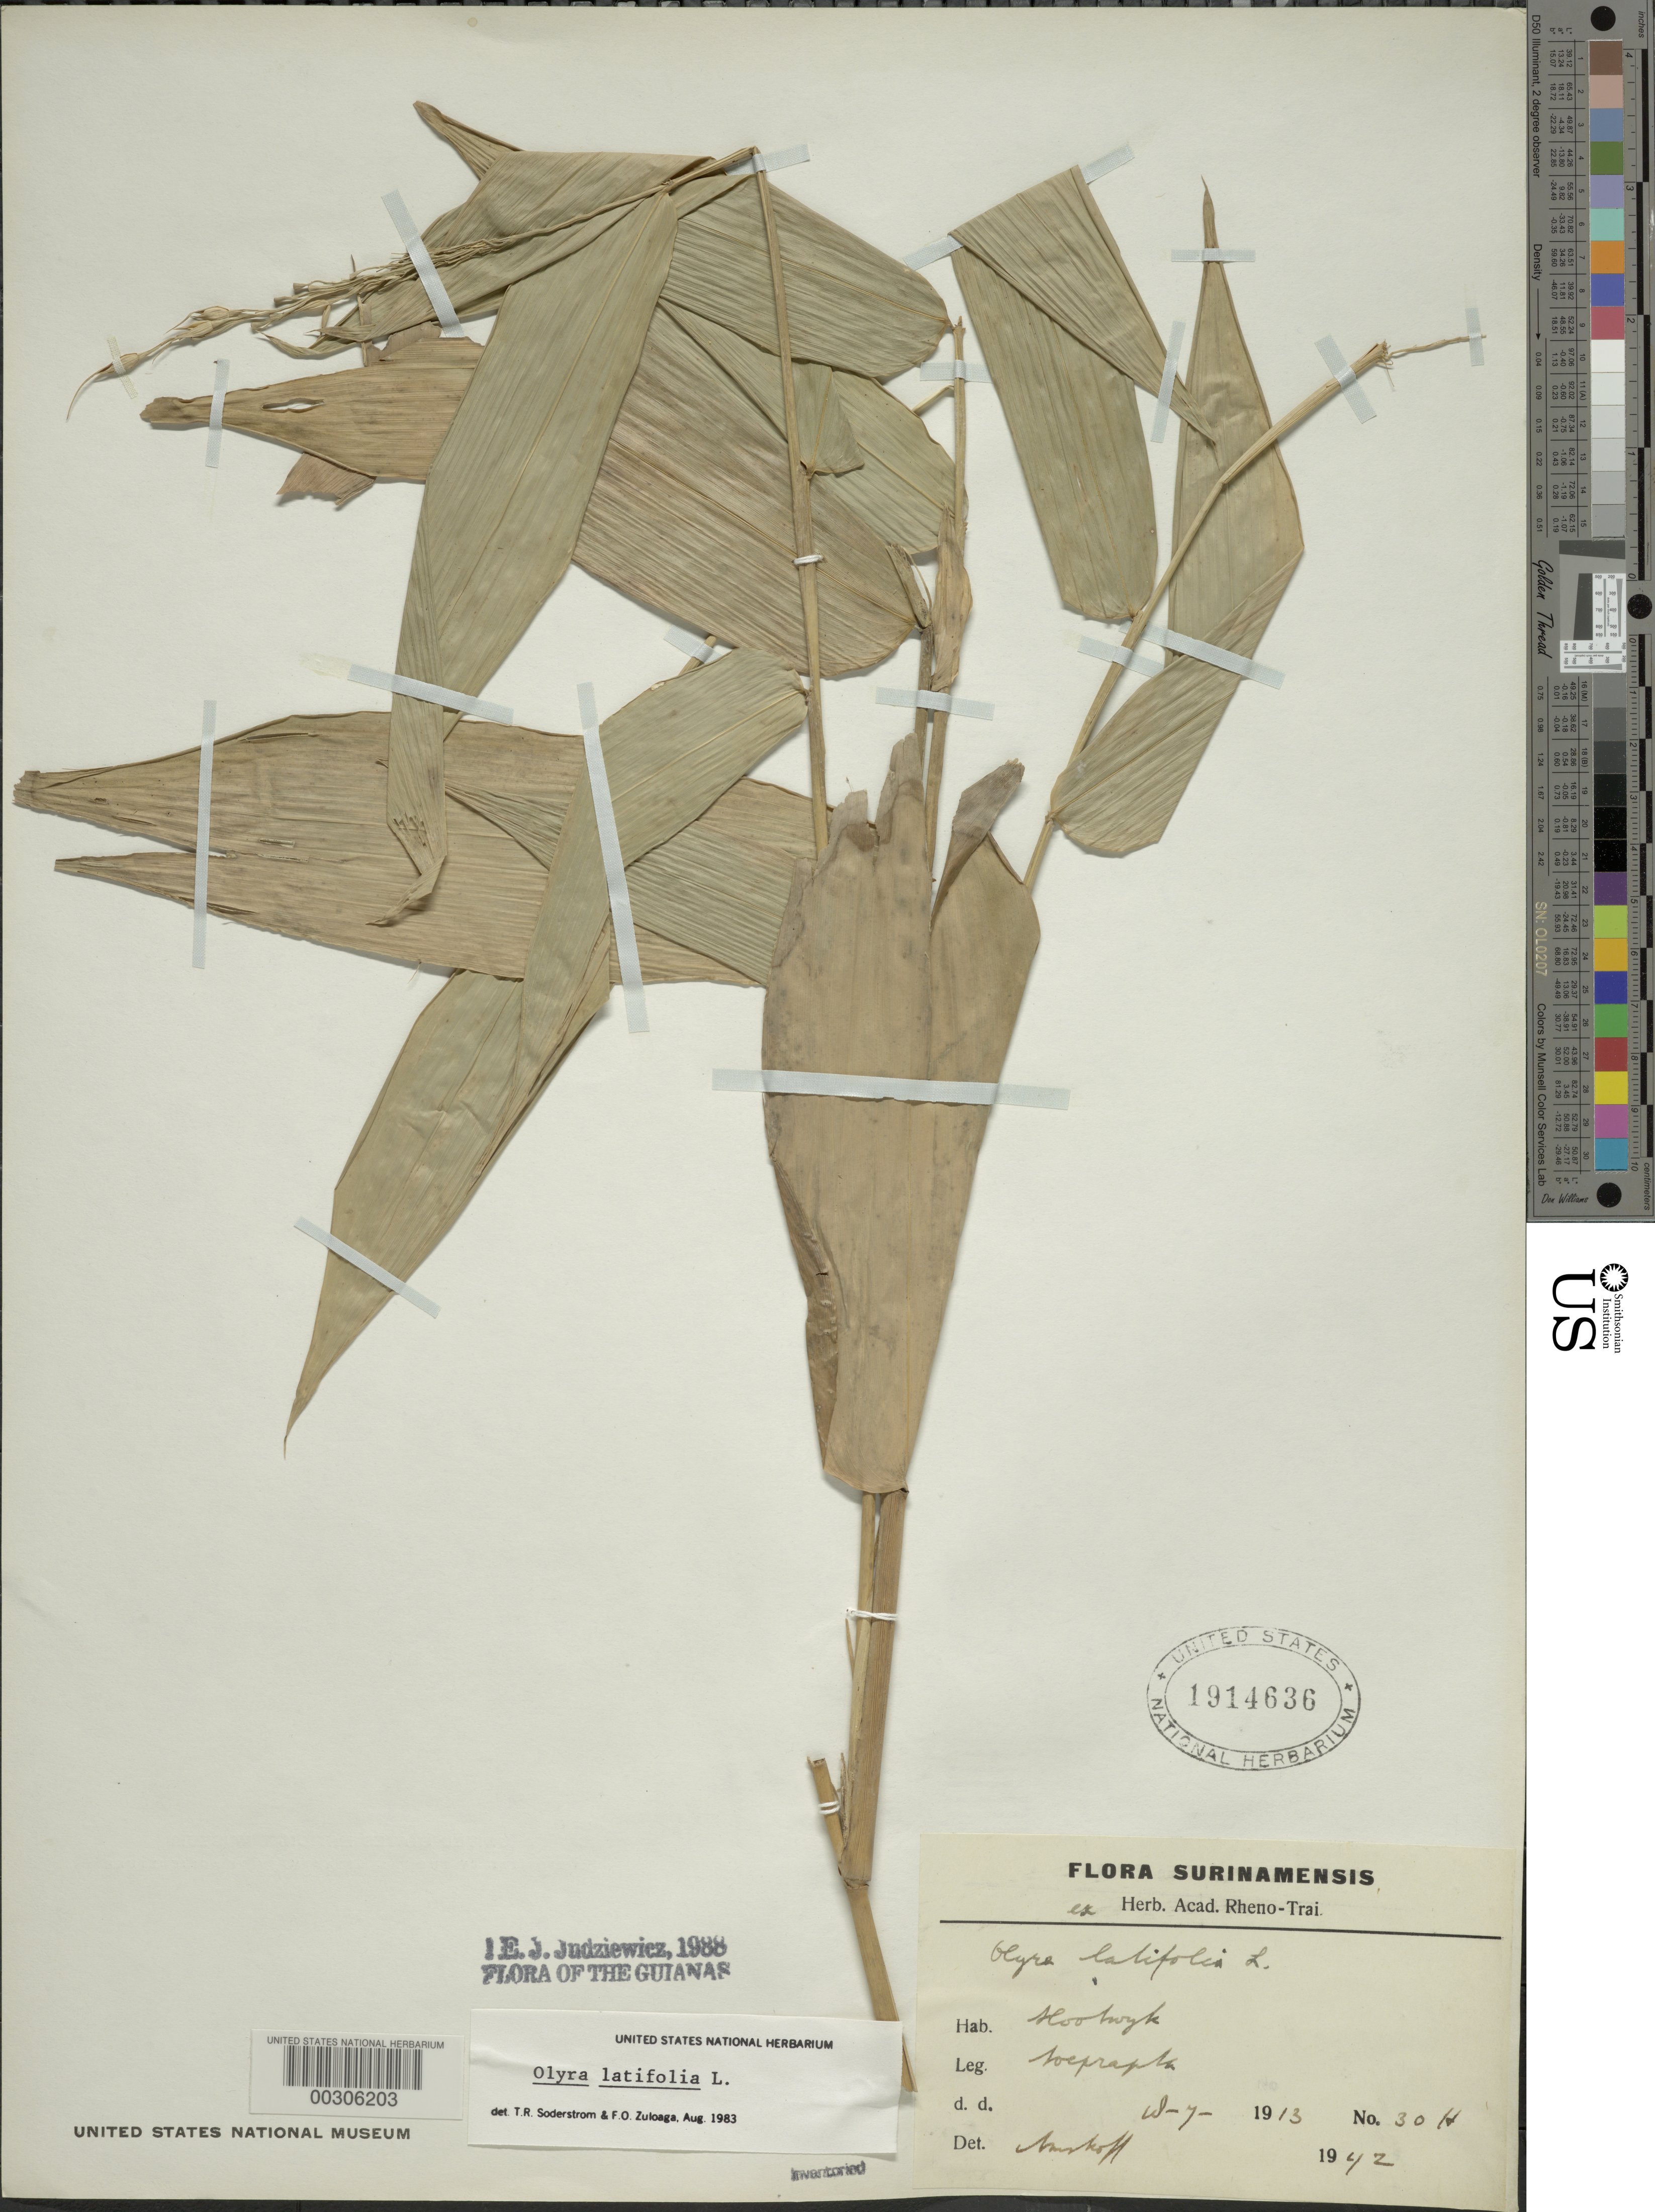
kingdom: Plantae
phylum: Tracheophyta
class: Liliopsida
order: Poales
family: Poaceae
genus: Olyra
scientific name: Olyra latifolia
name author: L.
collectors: -. Soeprata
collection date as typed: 18 Jul 1913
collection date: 1913-07-18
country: Suriname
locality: Hoolwyk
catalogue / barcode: US 1914636